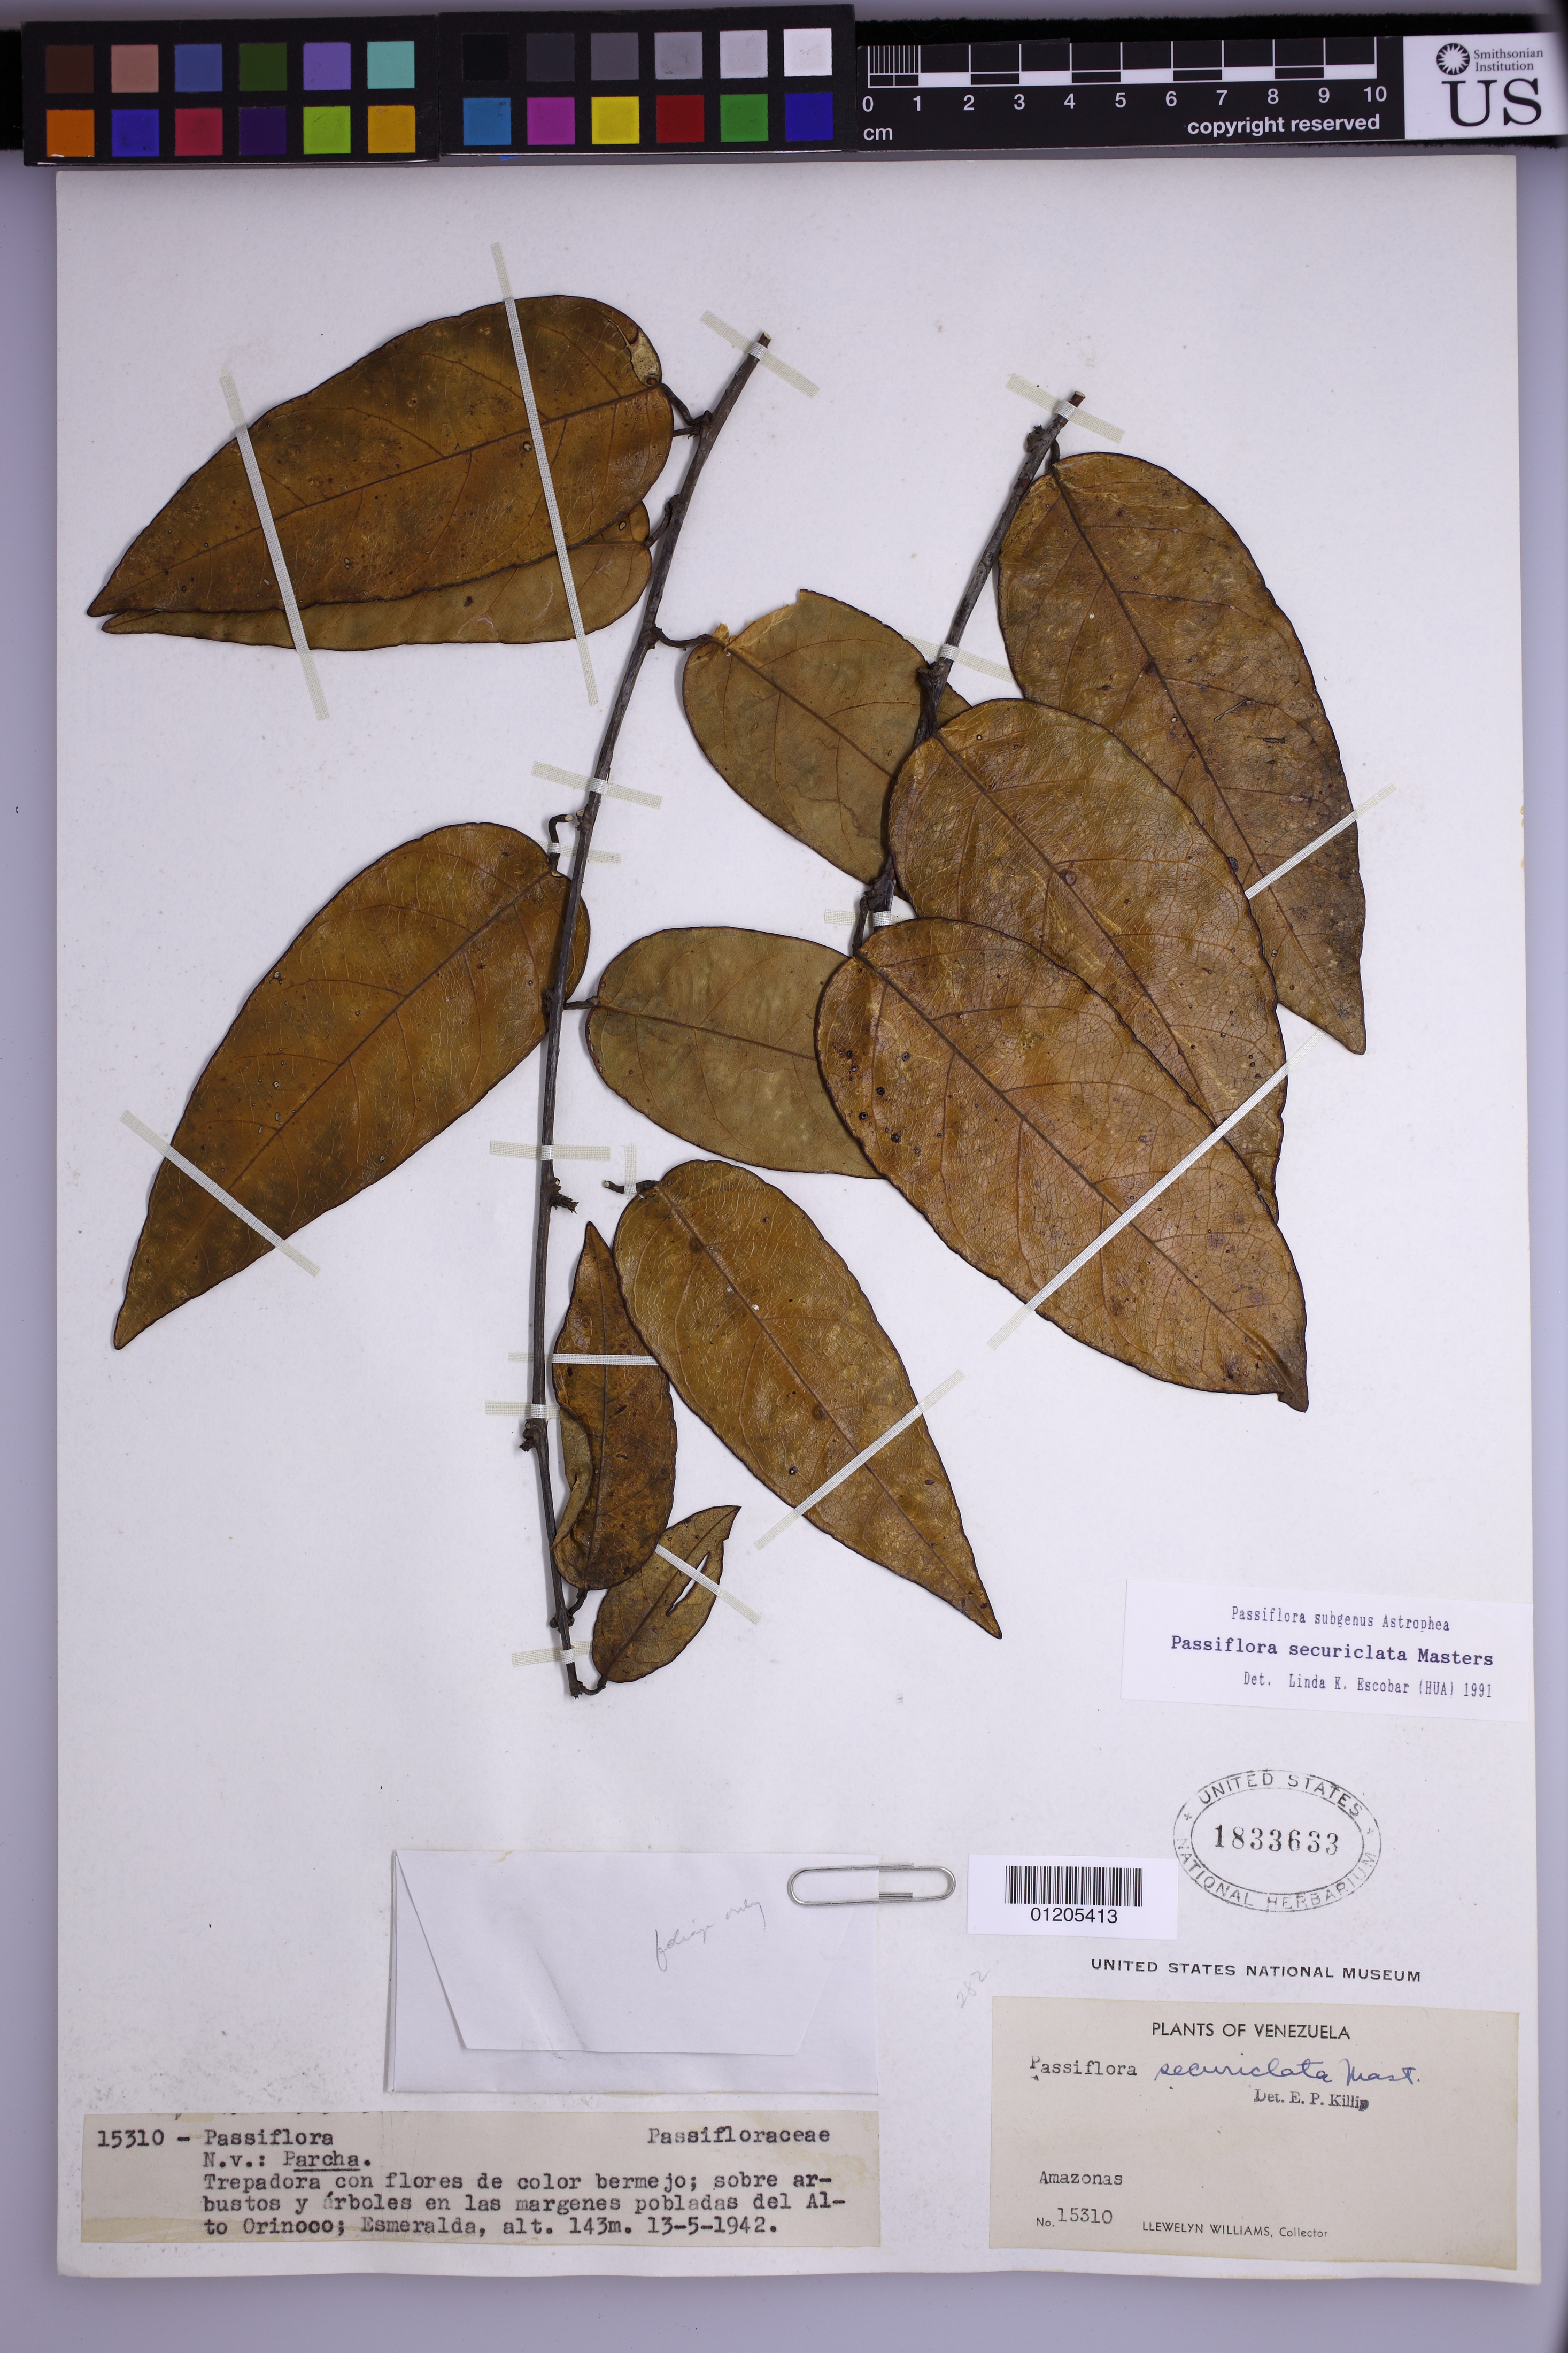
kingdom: Plantae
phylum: Tracheophyta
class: Magnoliopsida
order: Malpighiales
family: Passifloraceae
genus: Passiflora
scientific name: Passiflora securiclata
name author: Mast.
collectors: Ll. Williams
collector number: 15310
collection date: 1942-05-13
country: Venezuela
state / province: Amazonas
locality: Amazonas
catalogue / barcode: US 1833633